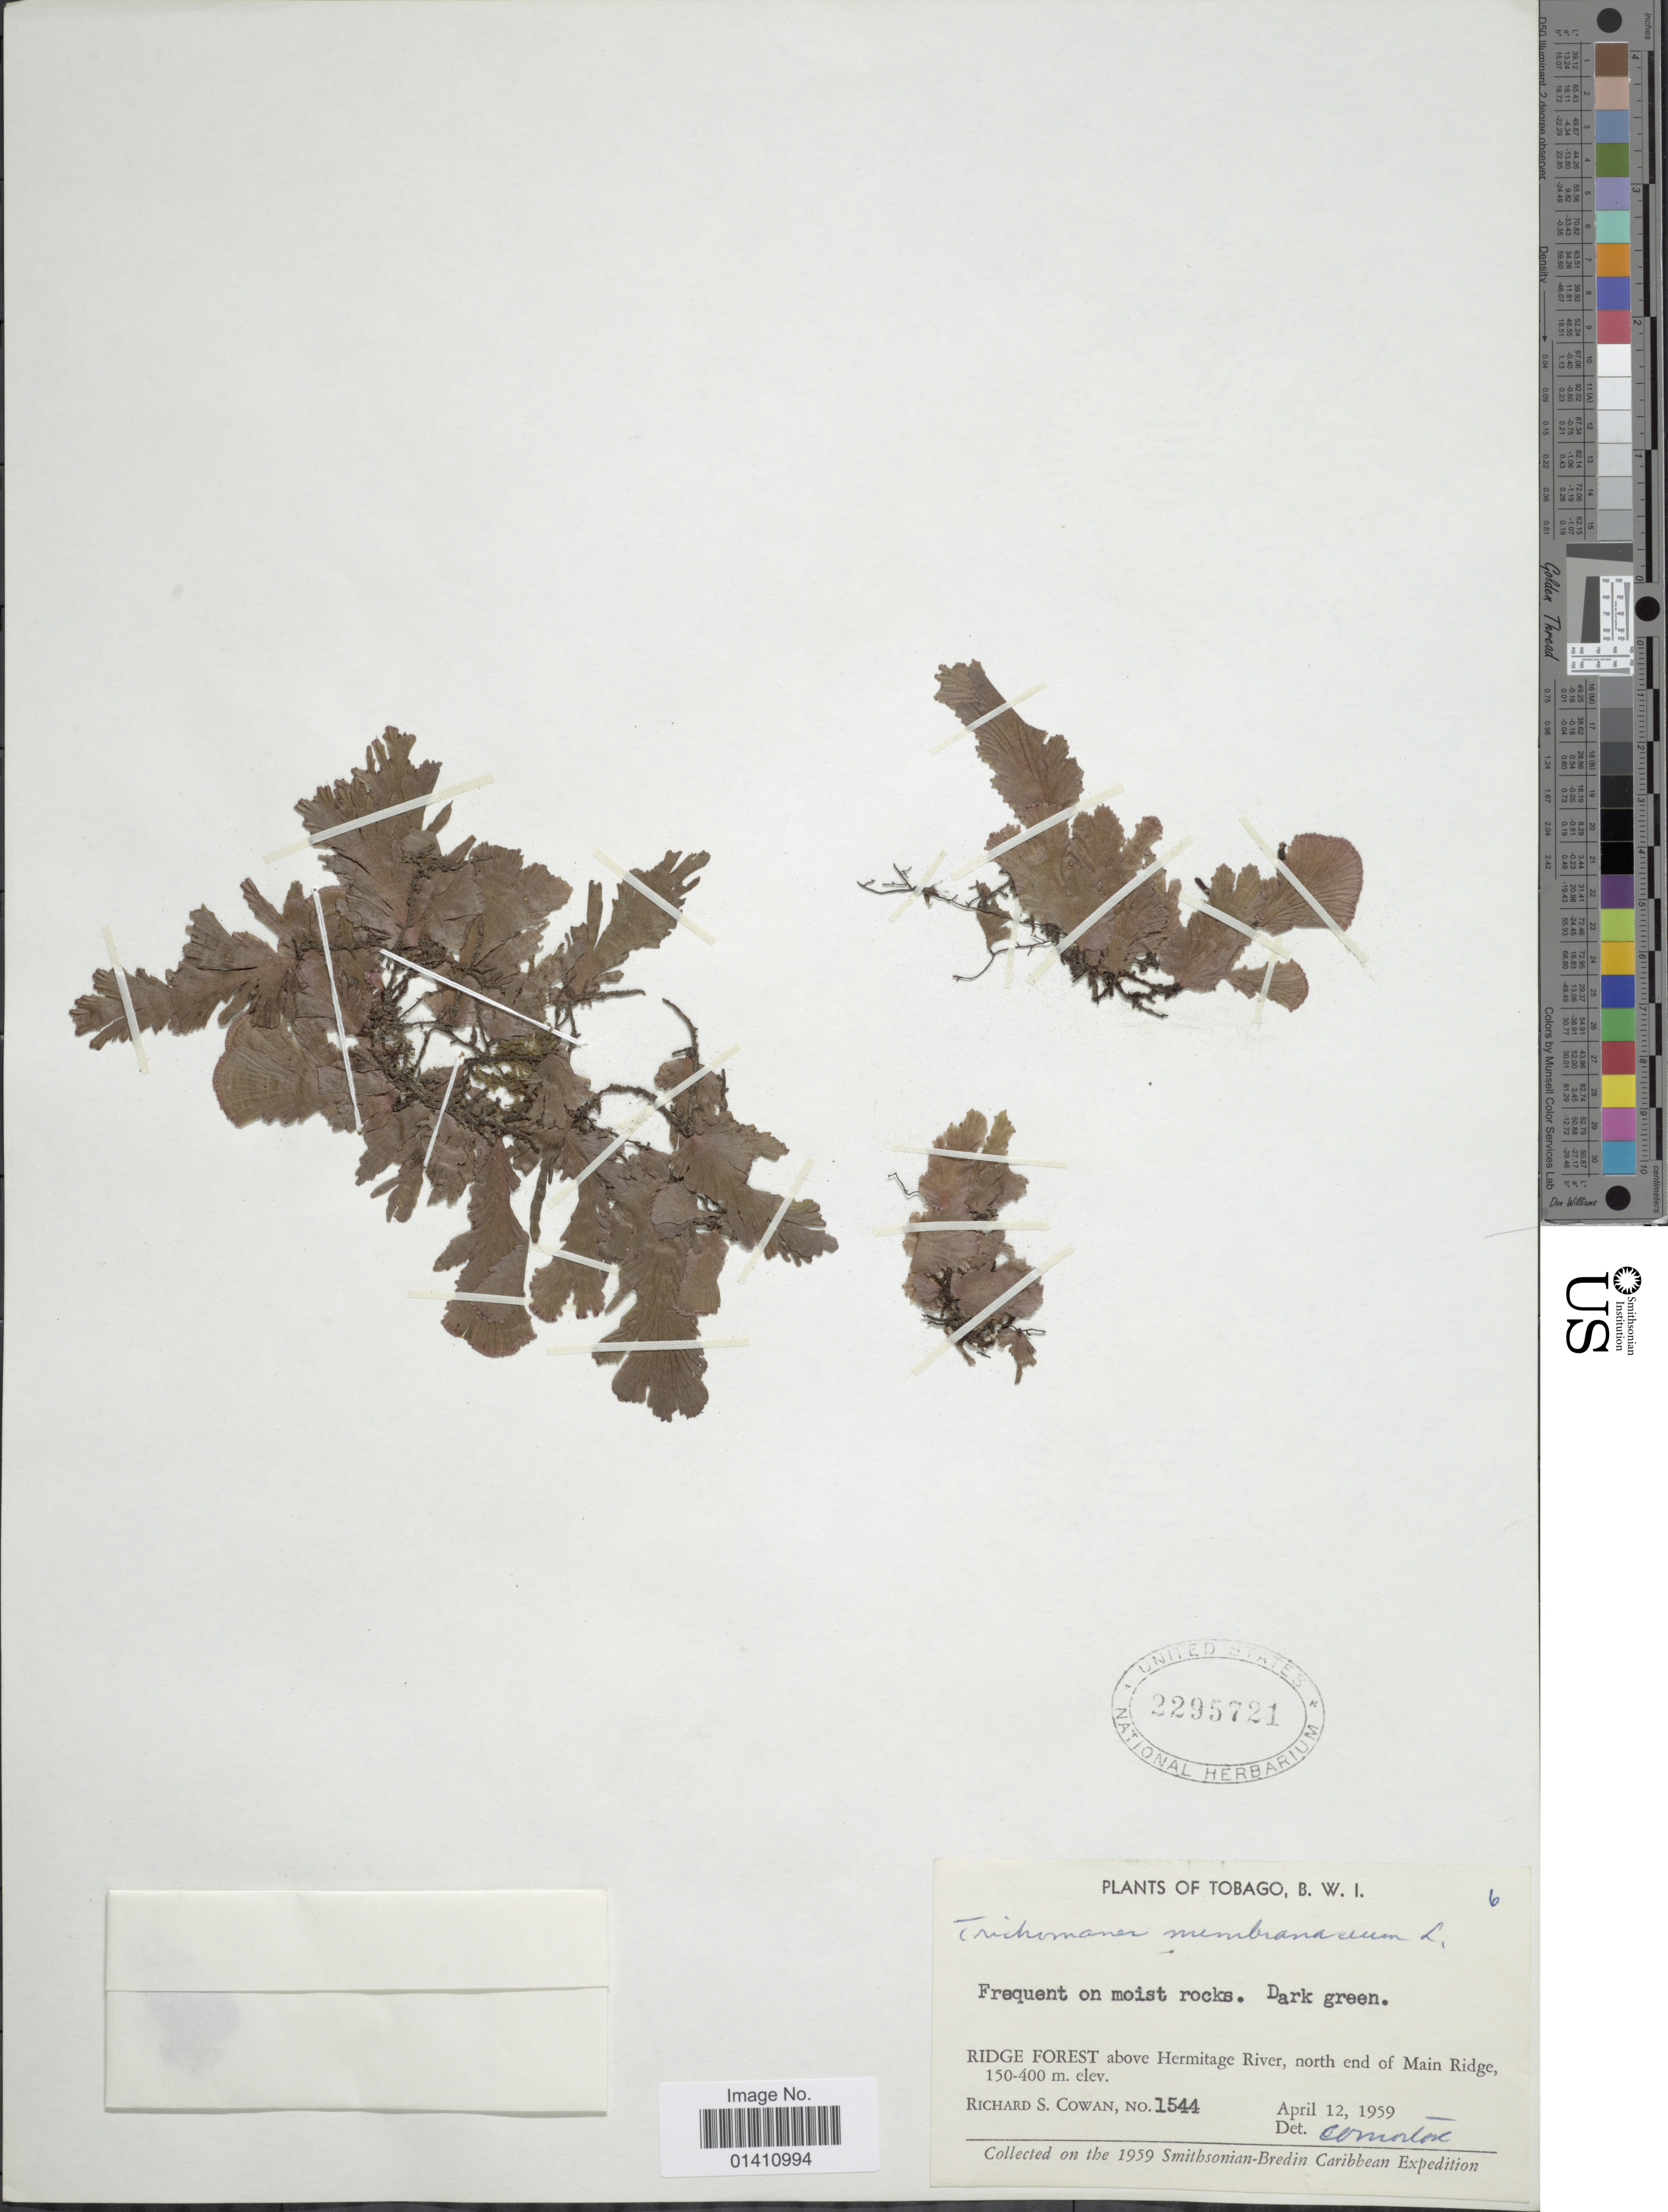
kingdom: Plantae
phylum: Tracheophyta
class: Polypodiopsida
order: Hymenophyllales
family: Hymenophyllaceae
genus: Didymoglossum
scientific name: Didymoglossum membranaceum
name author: (L.) Vareschi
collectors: R. S. Cowan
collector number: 1544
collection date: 1959-04-12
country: Trinidad and Tobago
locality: Tobago, B.W.I. Ridge forest above Hermitage River, north end of Main Ridge.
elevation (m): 150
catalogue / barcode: US 2295721